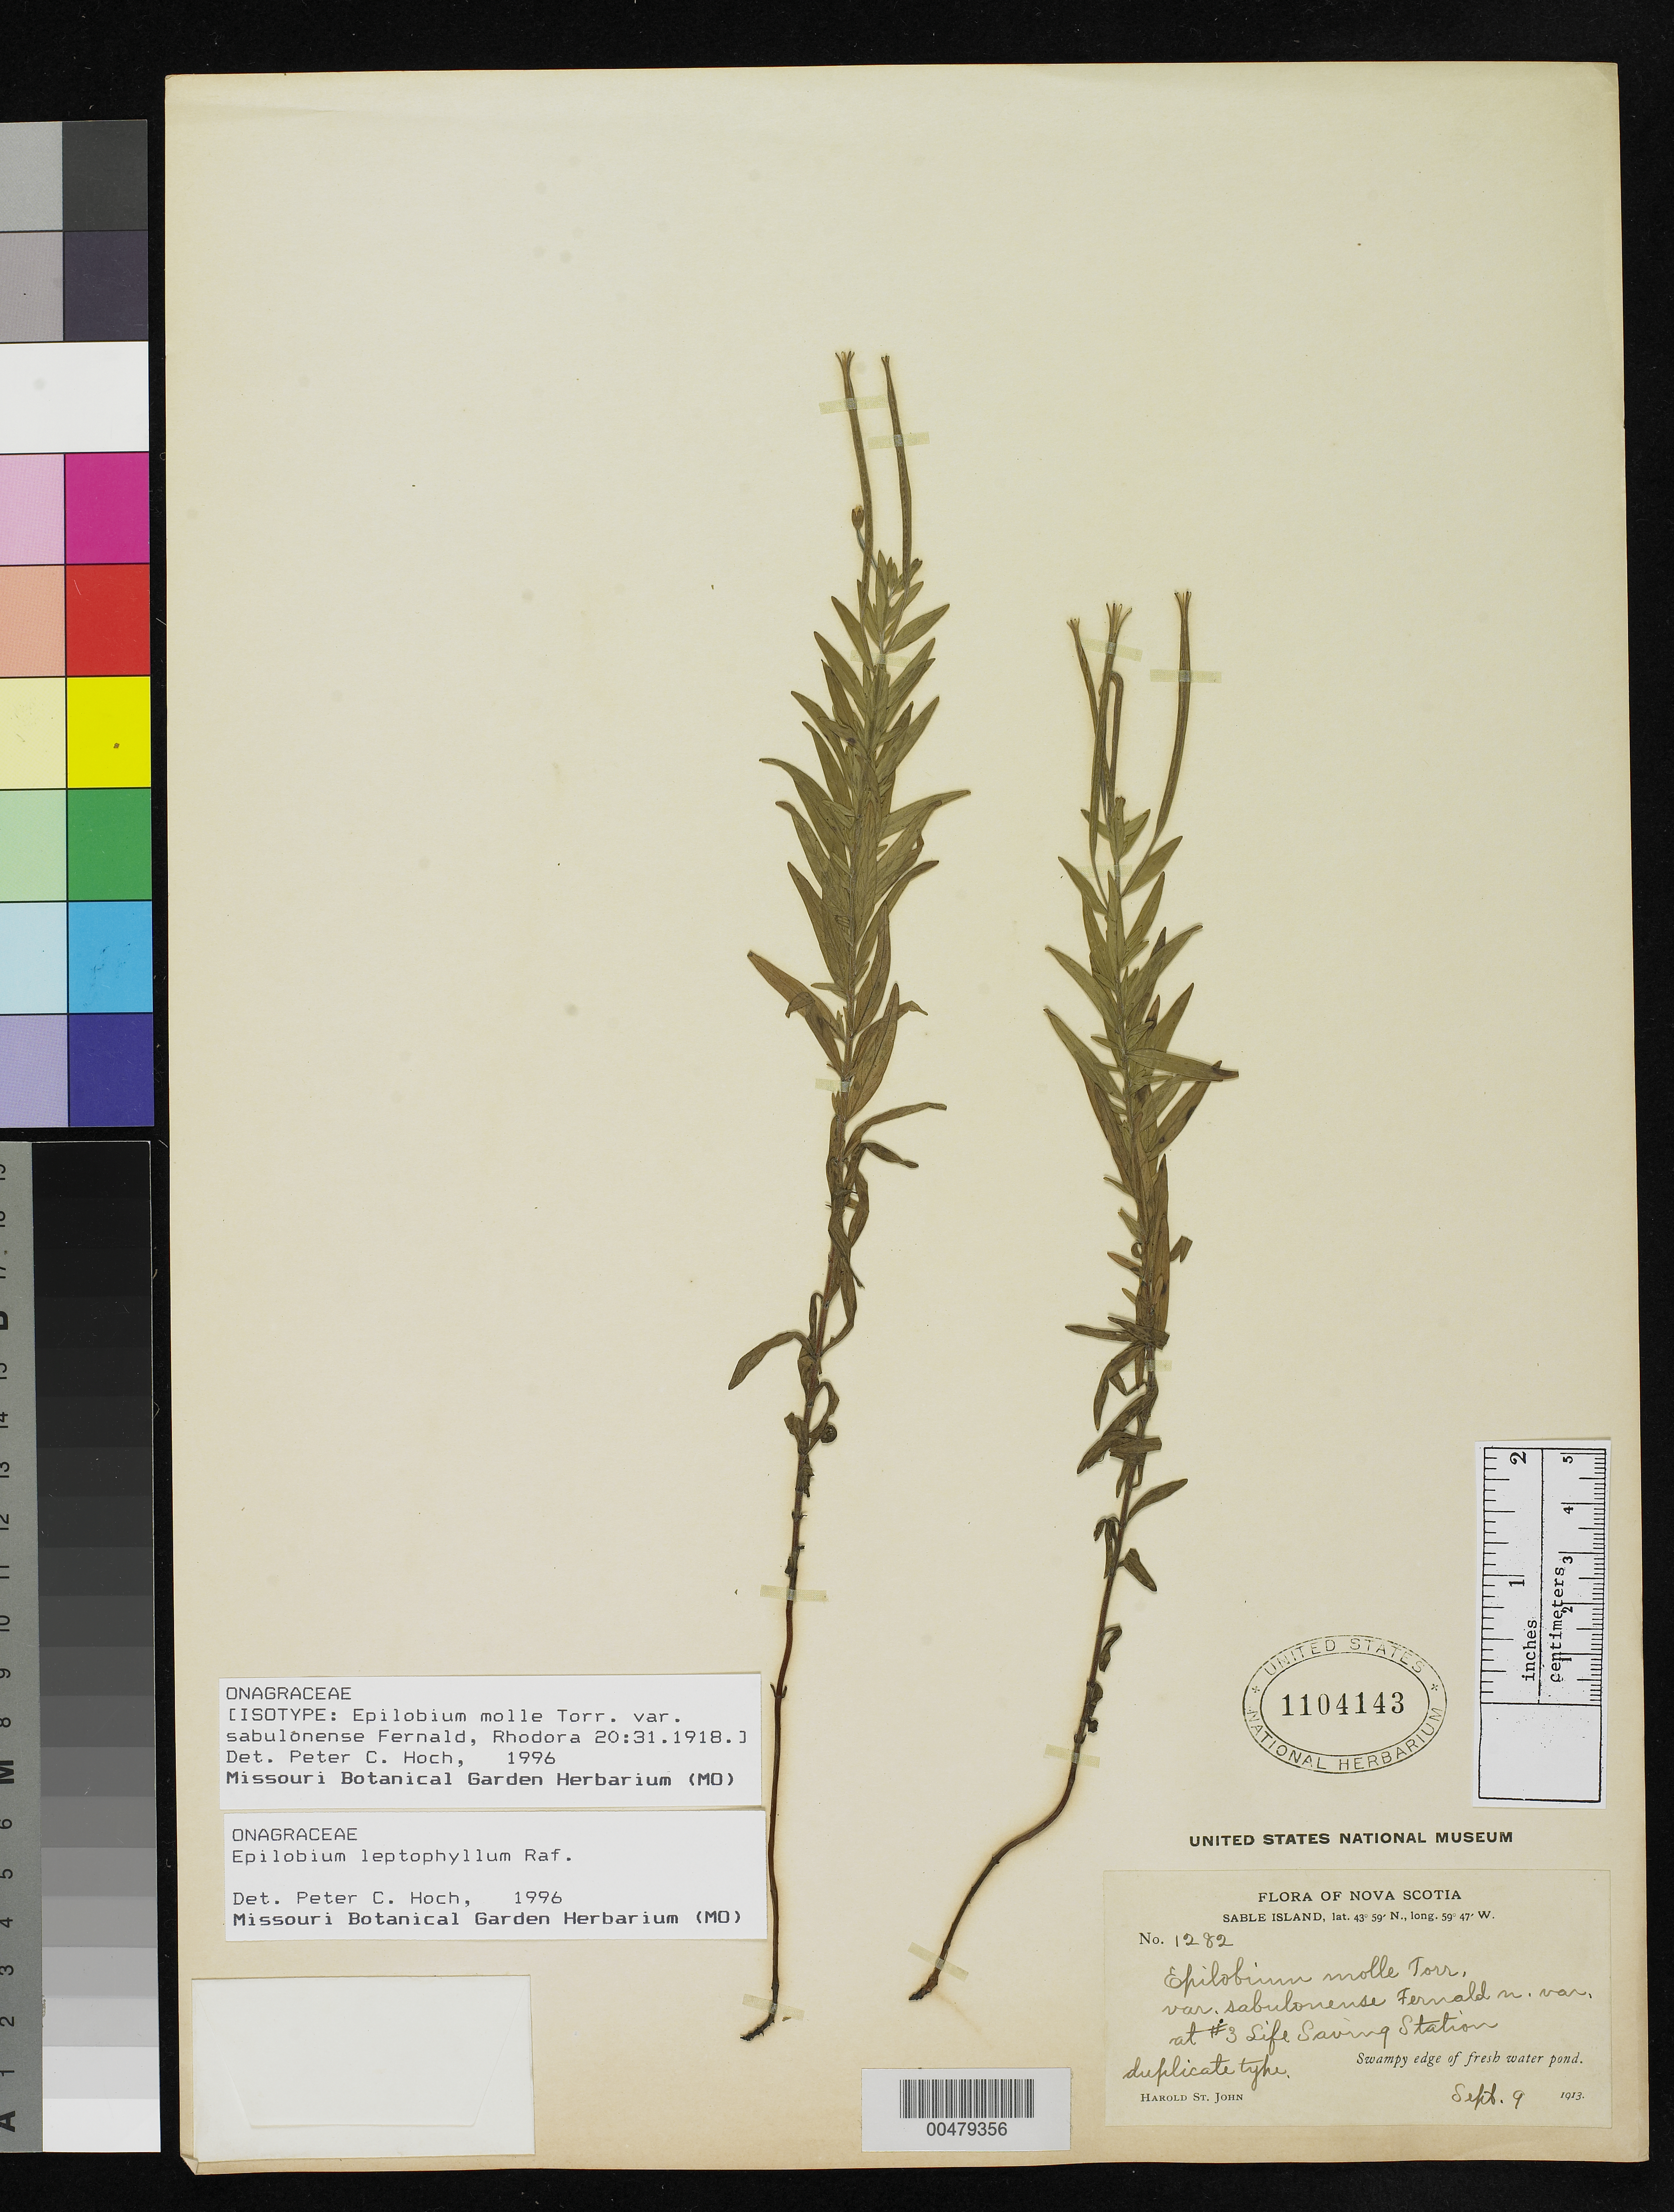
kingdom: Plantae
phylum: Tracheophyta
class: Magnoliopsida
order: Myrtales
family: Onagraceae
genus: Epilobium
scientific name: Epilobium molle var. sabulonense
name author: Fernald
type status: Isotype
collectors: H. St. John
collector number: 1282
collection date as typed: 09 Sep 1913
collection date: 1913-09-09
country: Canada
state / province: Nova Scotia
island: Sable Island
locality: No. 3 life saving station.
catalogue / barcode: US 1104143